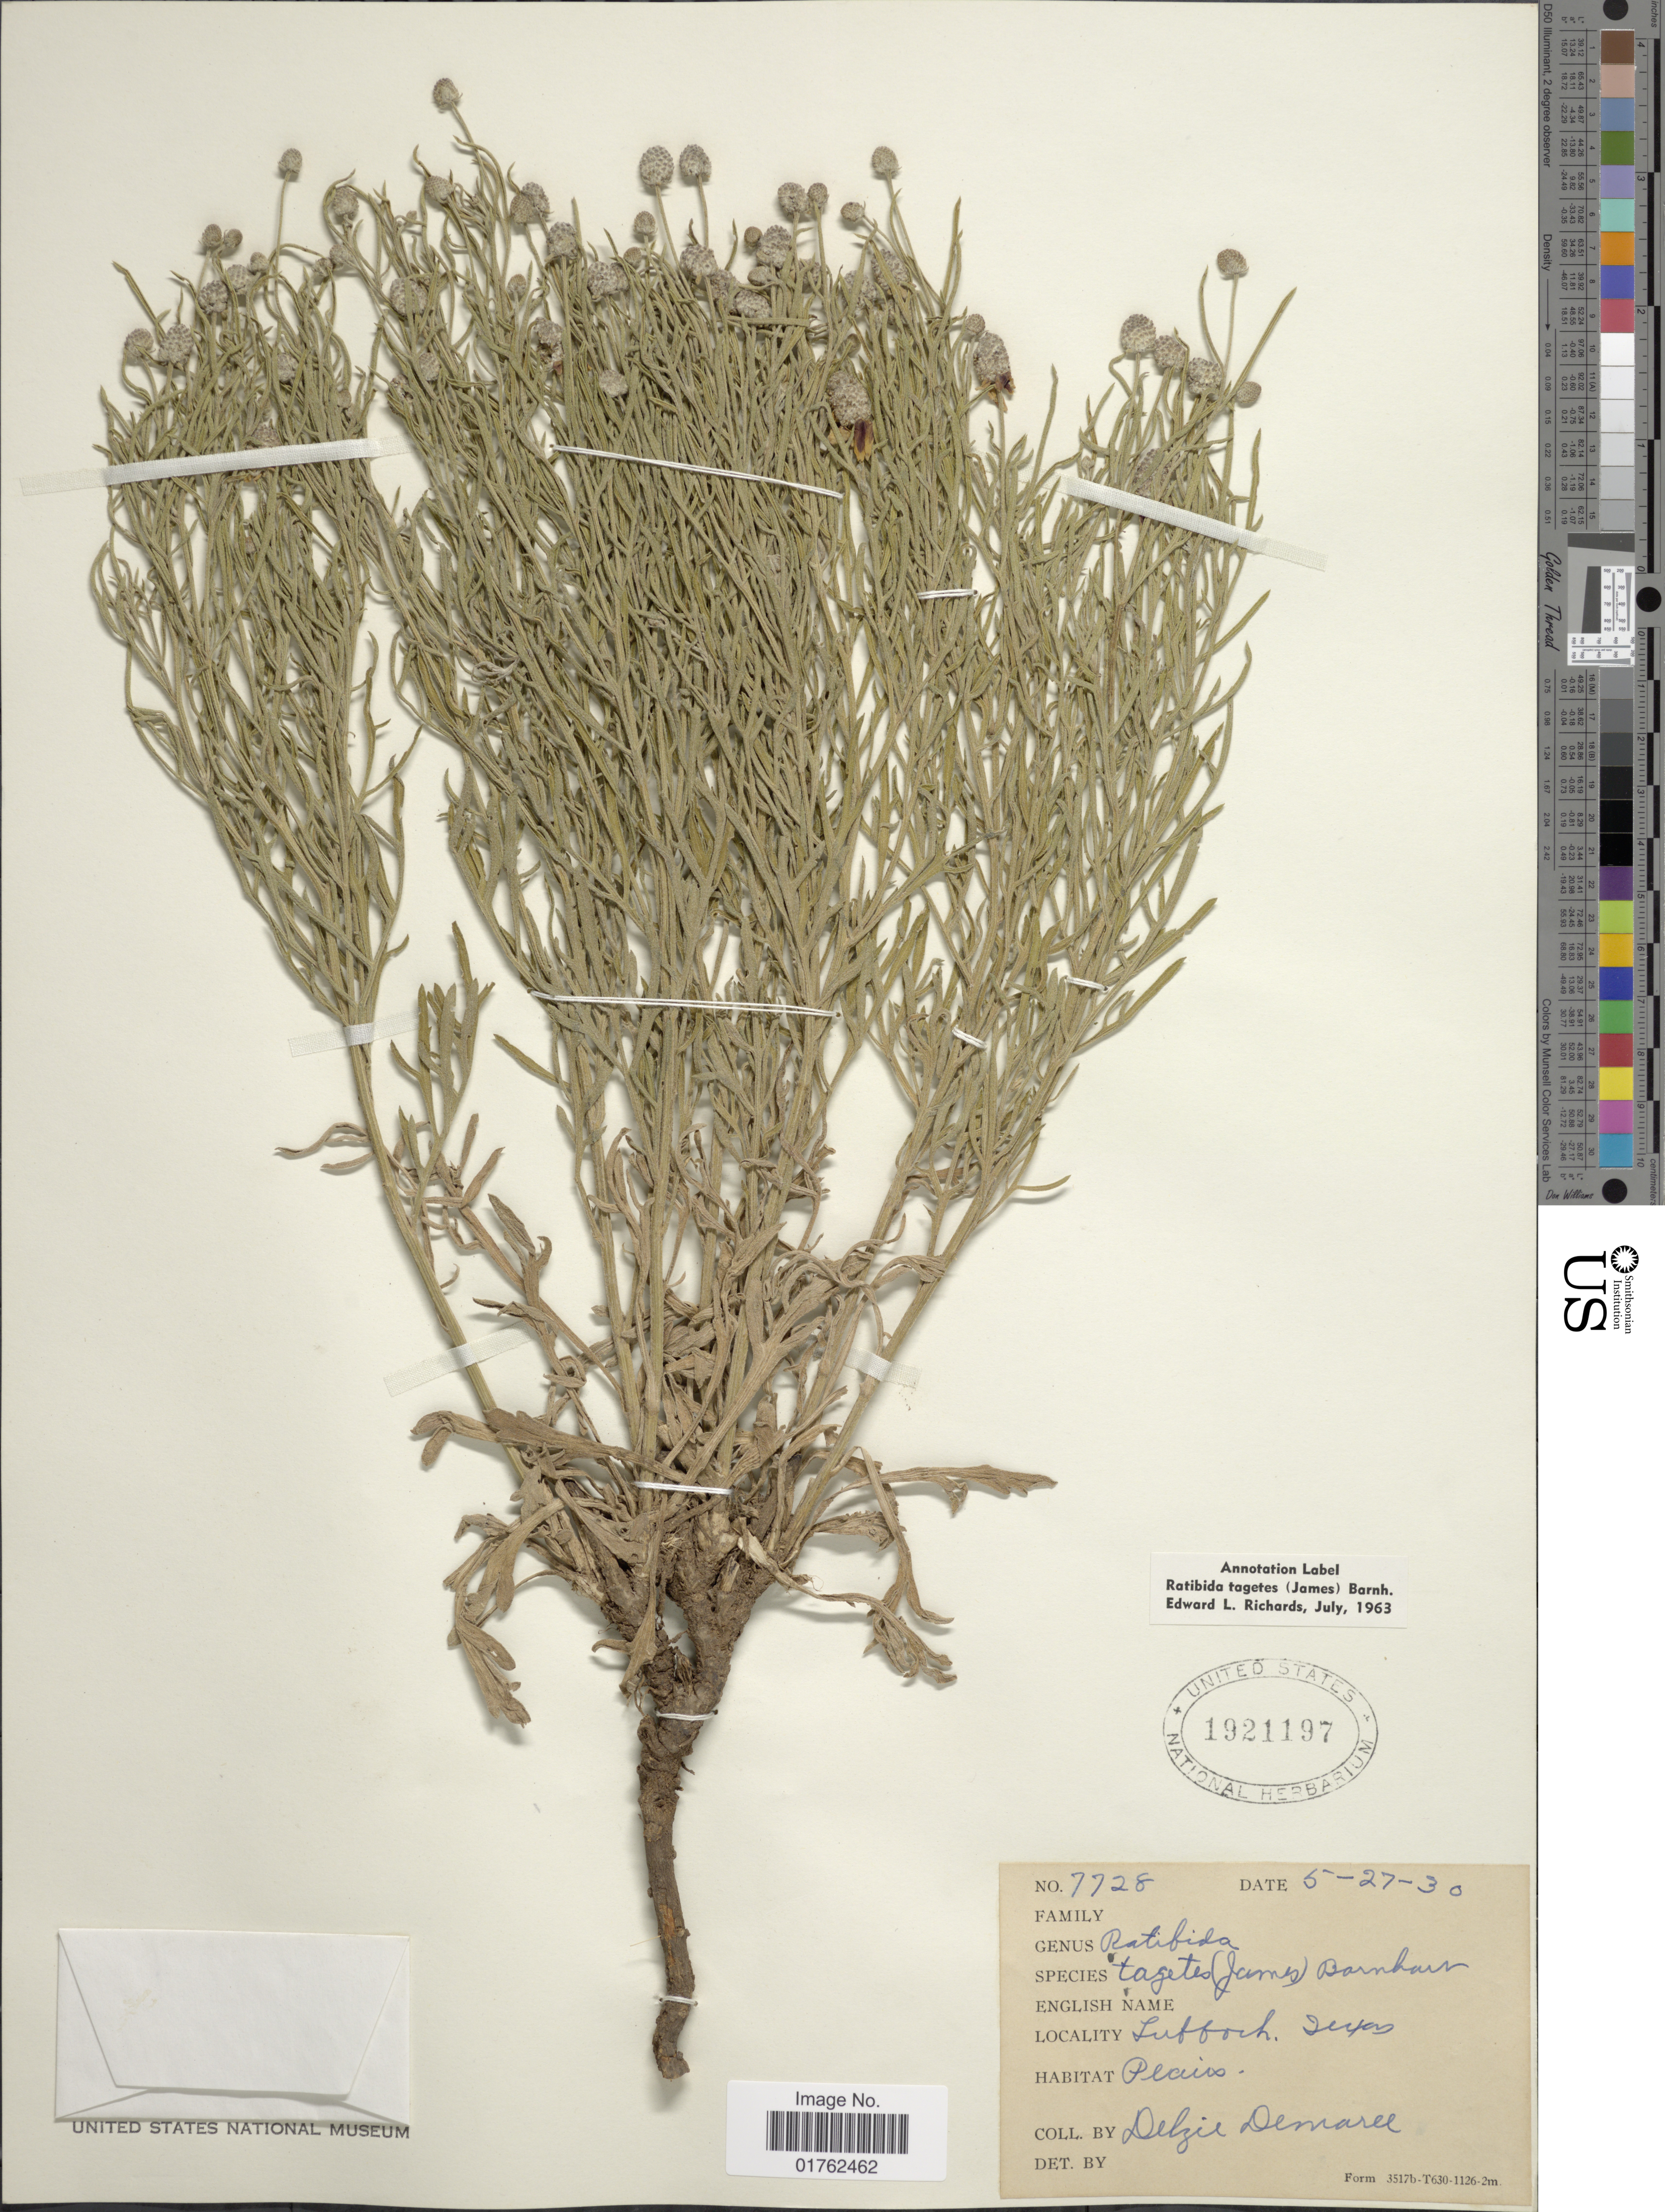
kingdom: Plantae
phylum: Tracheophyta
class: Magnoliopsida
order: Asterales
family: Asteraceae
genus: Ratibida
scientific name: Ratibida tagetes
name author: (James) Barnhart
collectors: D. Demaree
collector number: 7728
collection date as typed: Transcribed d/m/y: 27/5/30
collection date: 1930-05-27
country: United States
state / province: Texas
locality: Lubbock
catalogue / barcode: US 1921197